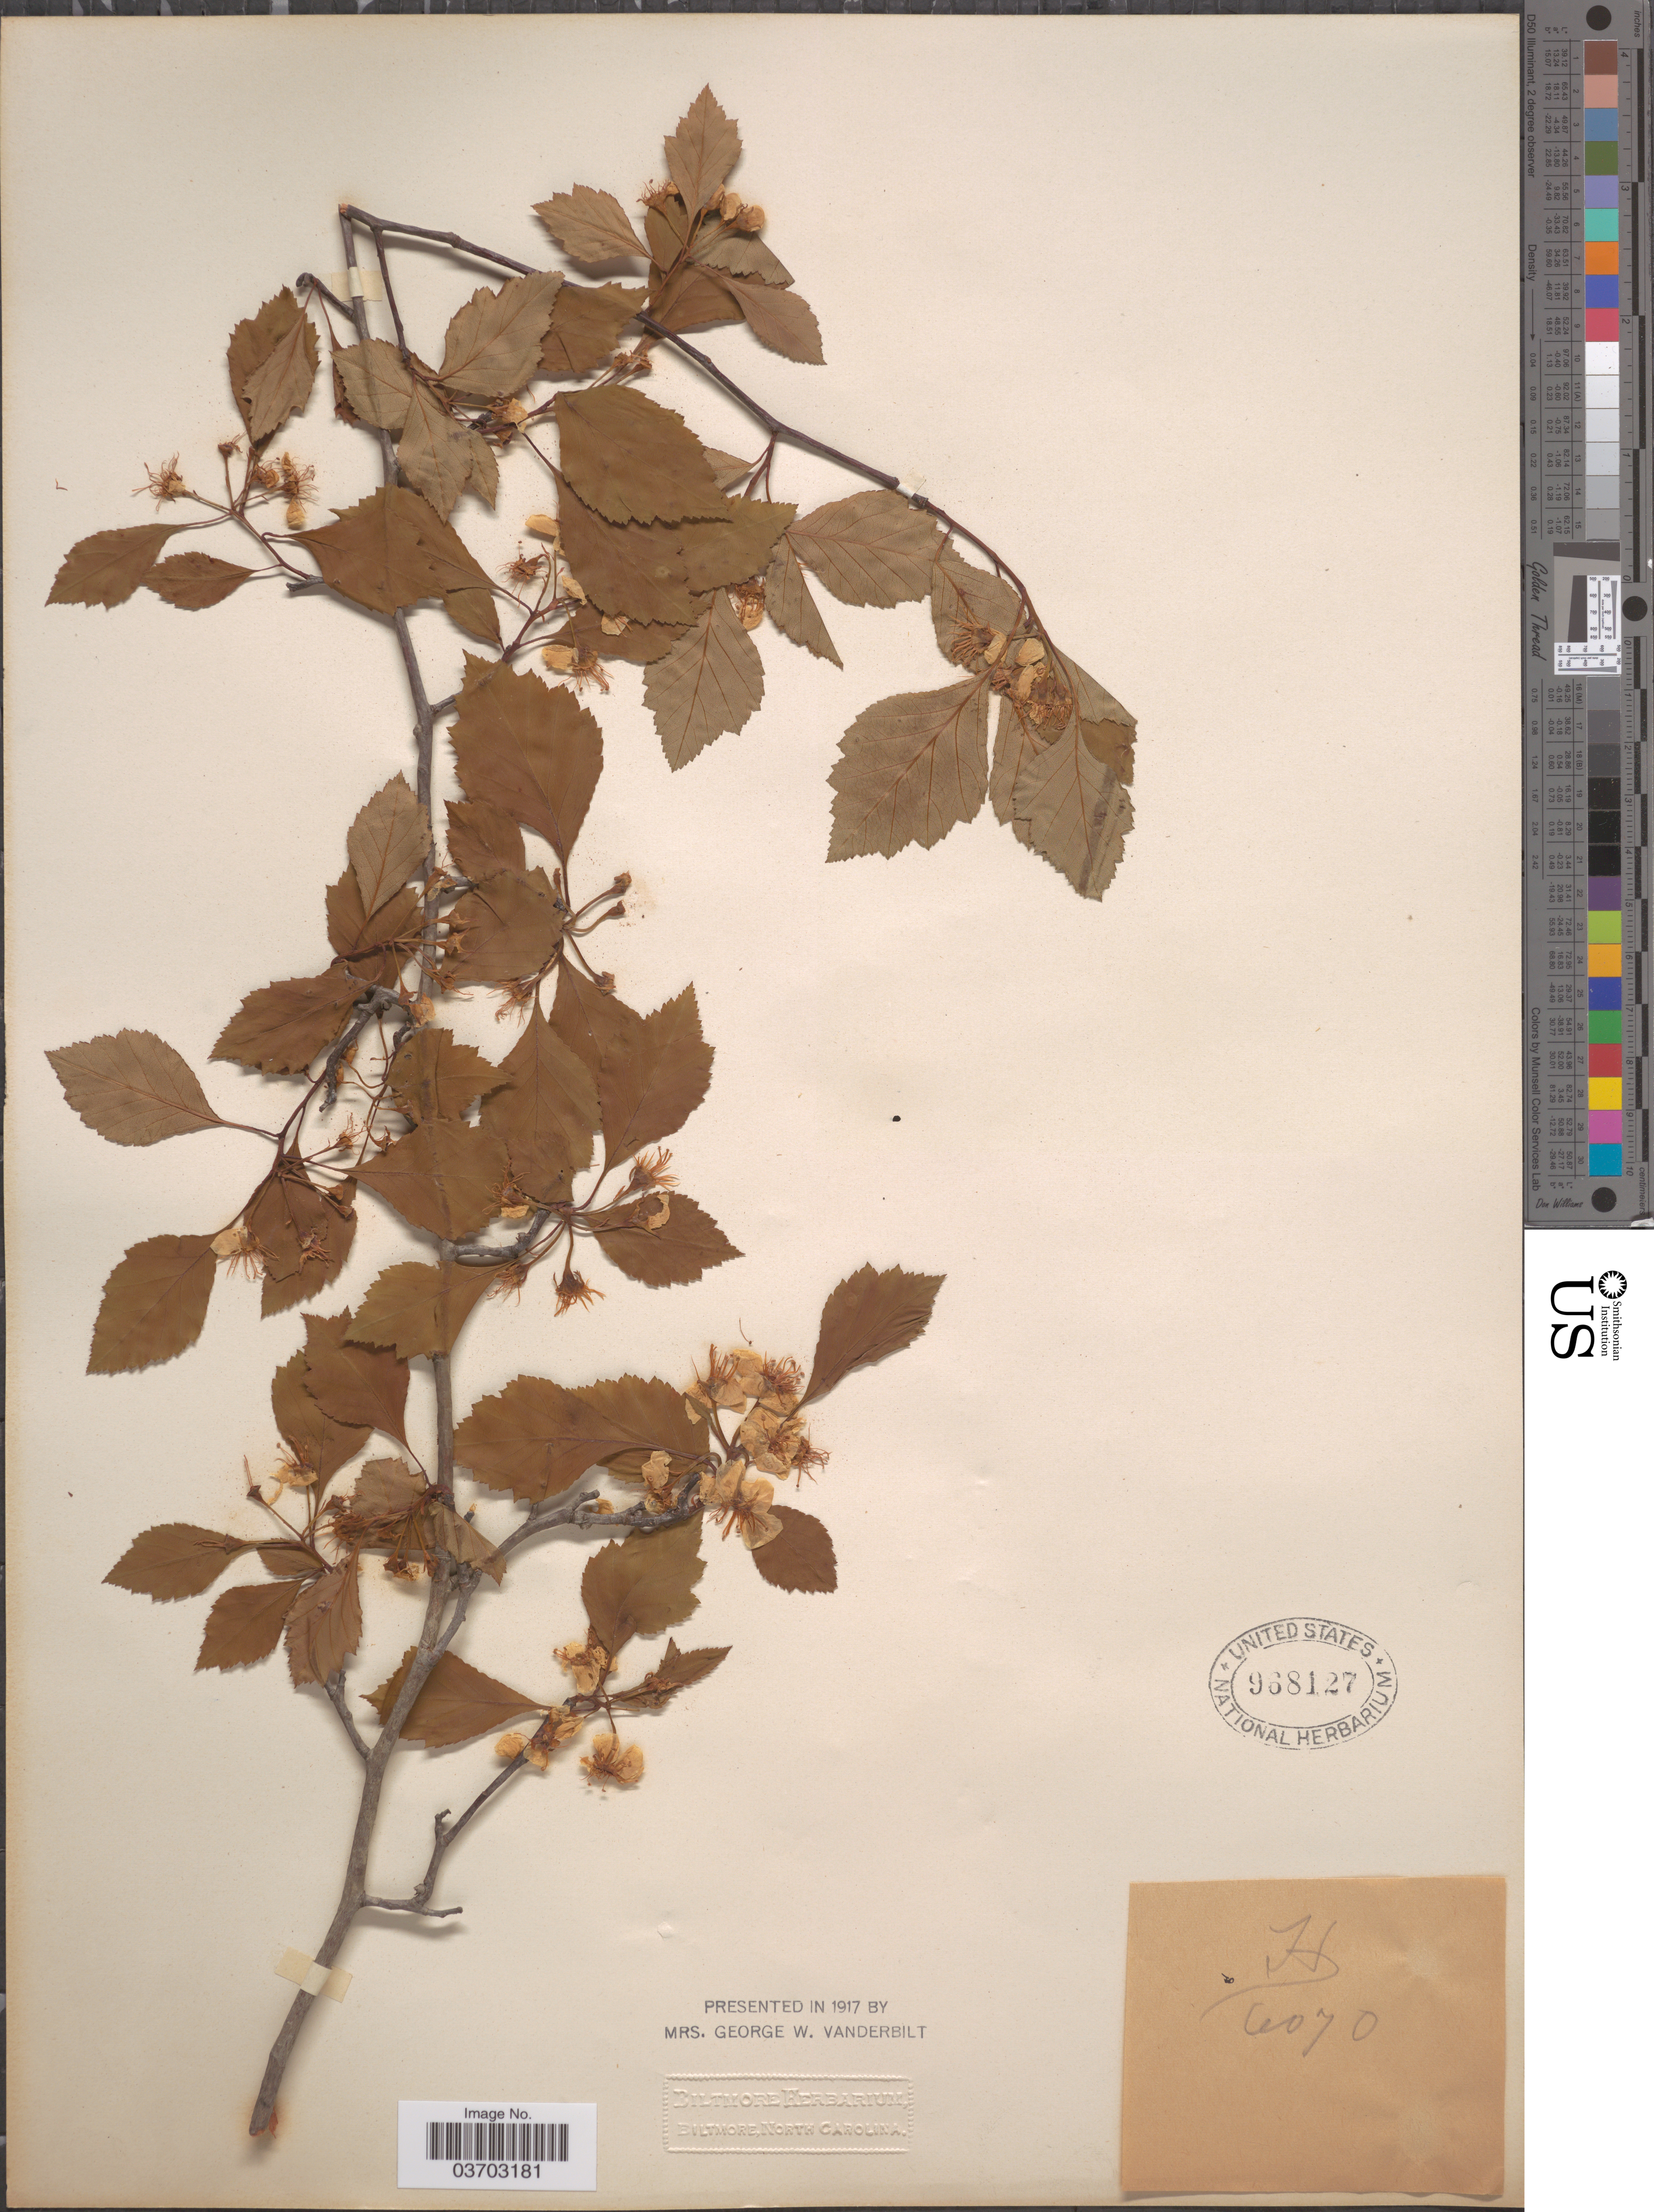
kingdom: Plantae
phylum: Tracheophyta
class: Magnoliopsida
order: Rosales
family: Rosaceae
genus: Crataegus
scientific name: Crataegus sp.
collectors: ex herb. Biltmore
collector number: H6070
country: United States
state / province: North Carolina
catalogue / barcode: US 968127